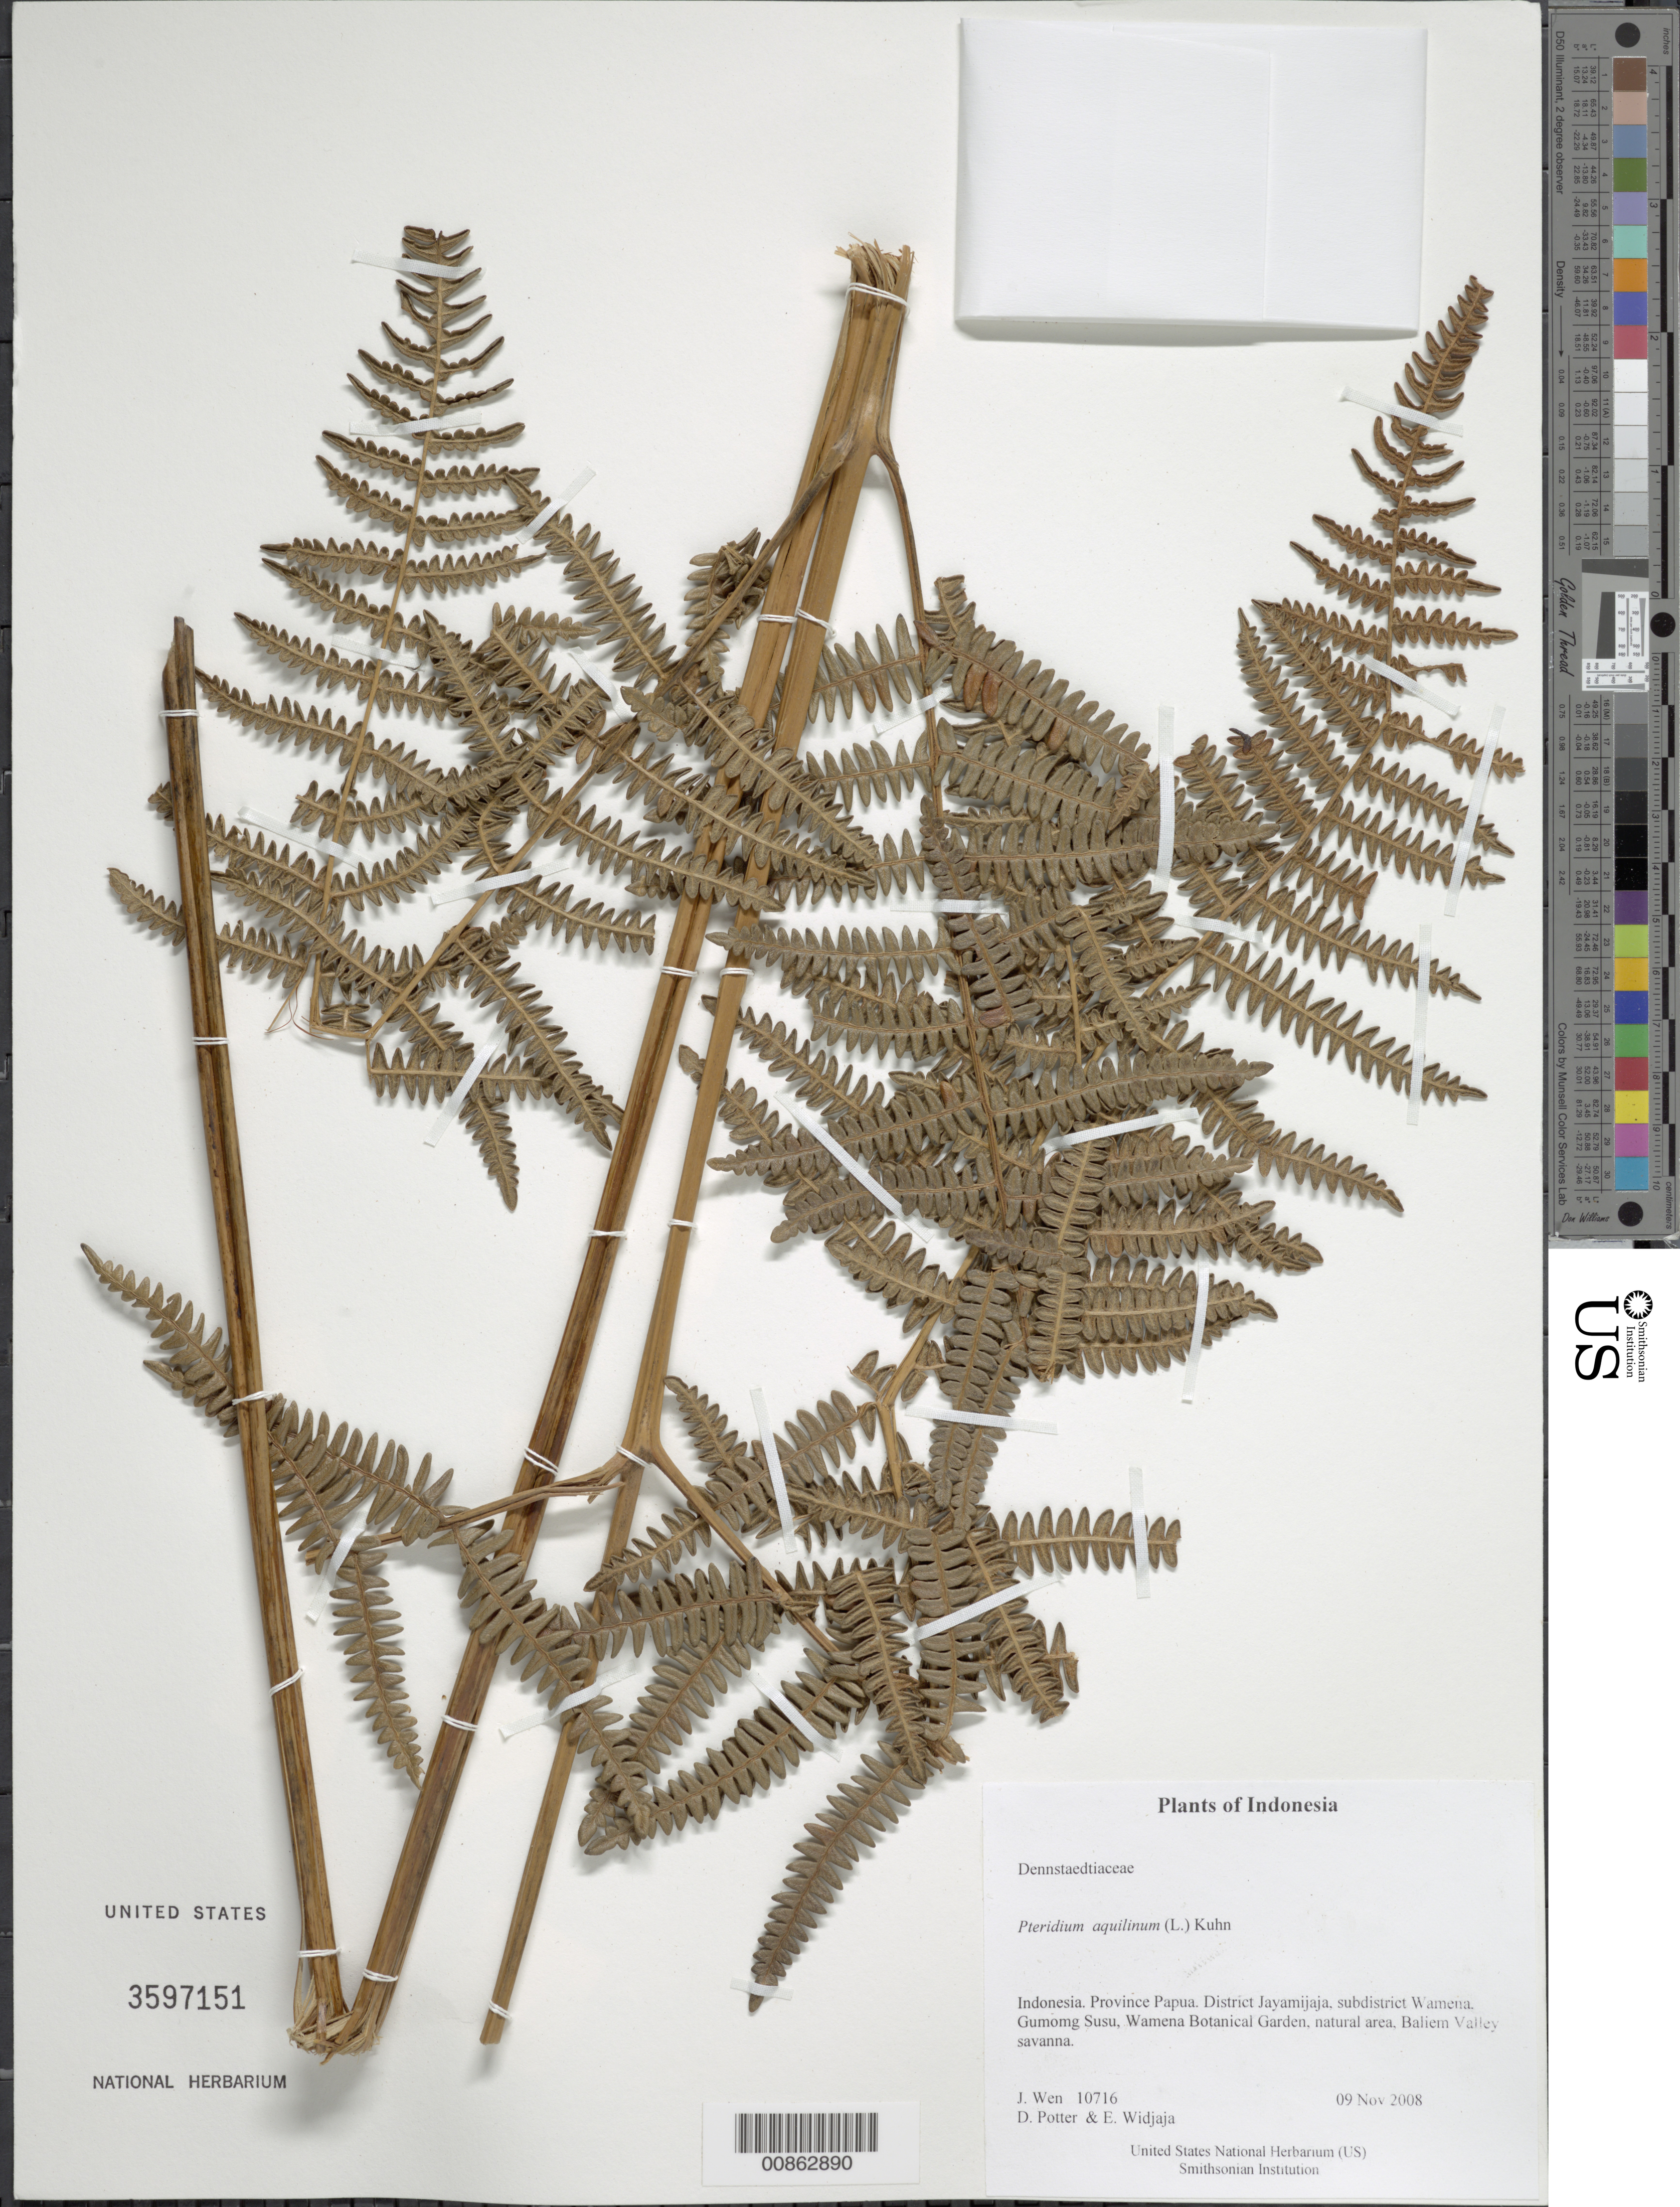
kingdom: Plantae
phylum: Tracheophyta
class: Polypodiopsida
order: Polypodiales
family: Dennstaedtiaceae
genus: Pteridium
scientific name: Pteridium aquilinum var. wightianum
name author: (J. Agardh) R.M. Tryon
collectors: J. Wen, D. Potter & E. A. Widjaja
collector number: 10716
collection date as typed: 09 Nov 2008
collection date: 2008-11-09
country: Indonesia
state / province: Papua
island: New Guinea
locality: District Jayamijaja, subdistrict Wamena, Gumomg Susu, Wamena Botanical Garden, natural area, Baliem Valley savanna. Irian Barat.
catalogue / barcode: US 3597151